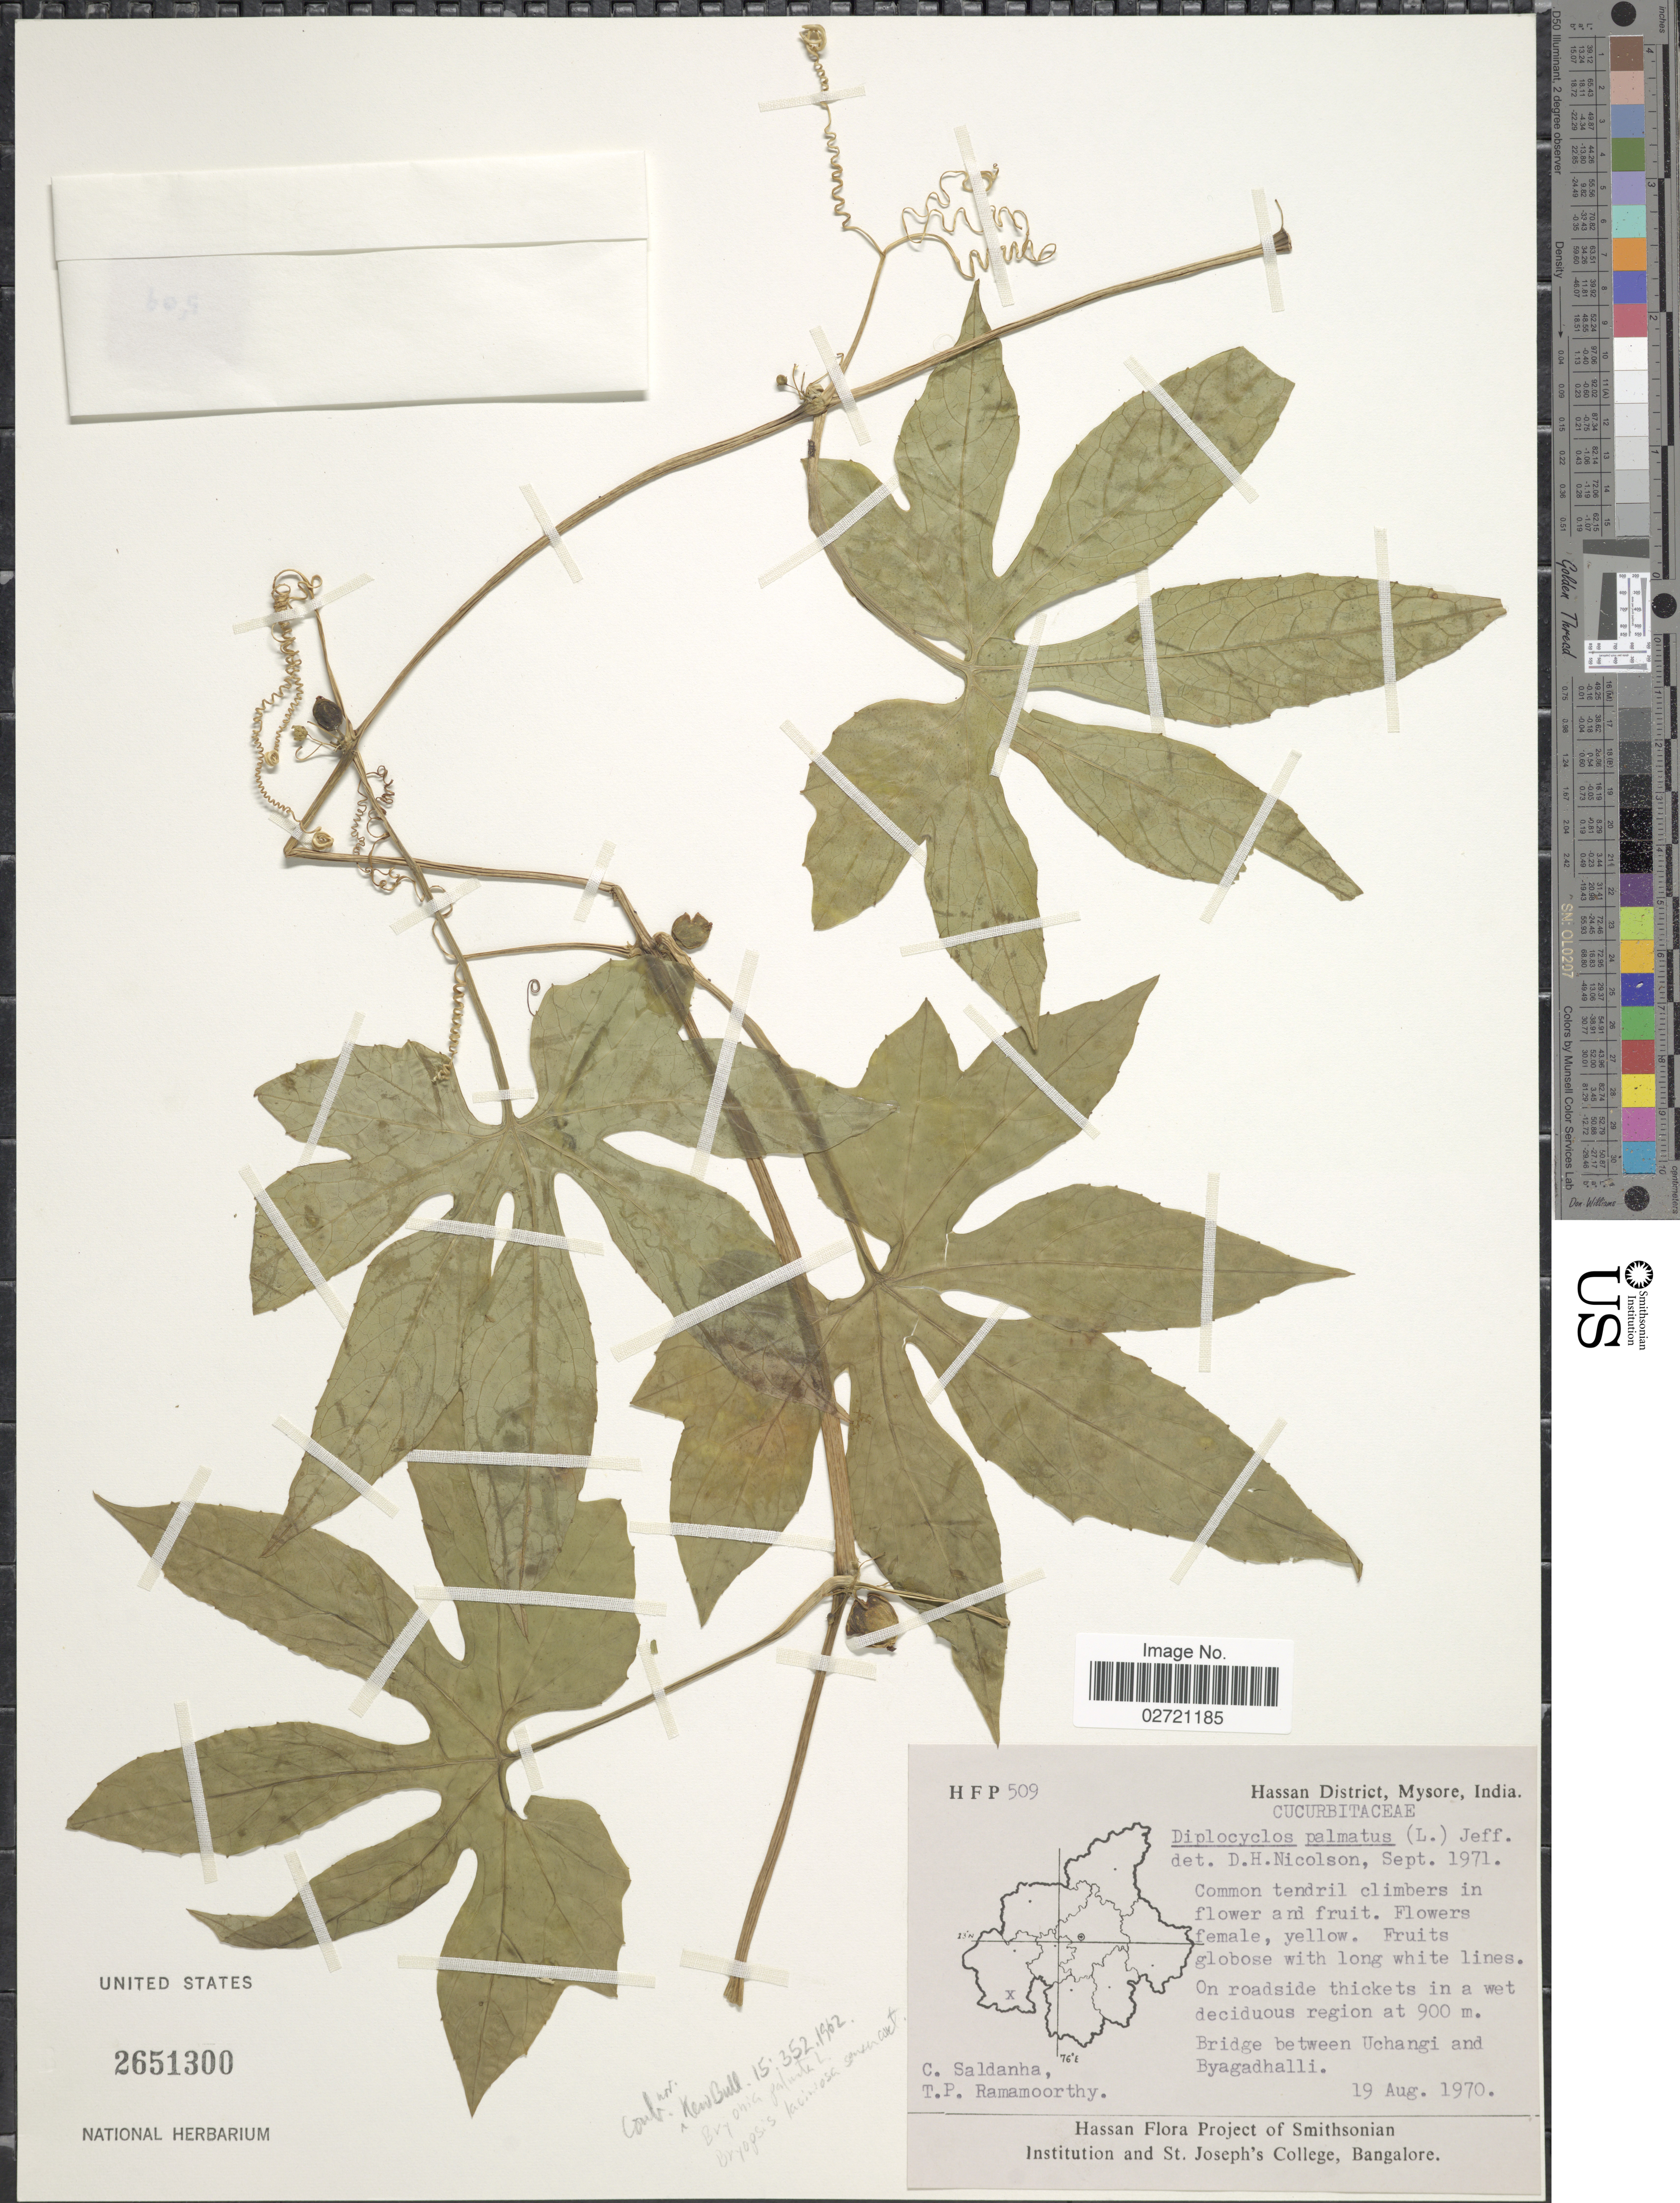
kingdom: Plantae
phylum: Tracheophyta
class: Magnoliopsida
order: Cucurbitales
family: Cucurbitaceae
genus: Diplocyclos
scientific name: Diplocyclos palmatus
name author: (L.) C. Jeffrey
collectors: C. Saldanha & T. P. Ramamoorthy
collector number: HFP 509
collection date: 1970-08-19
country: India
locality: Hassan District, Mysore. Bridge between Uchangi and Byagadhalli.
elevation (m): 900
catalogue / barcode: US 2651300